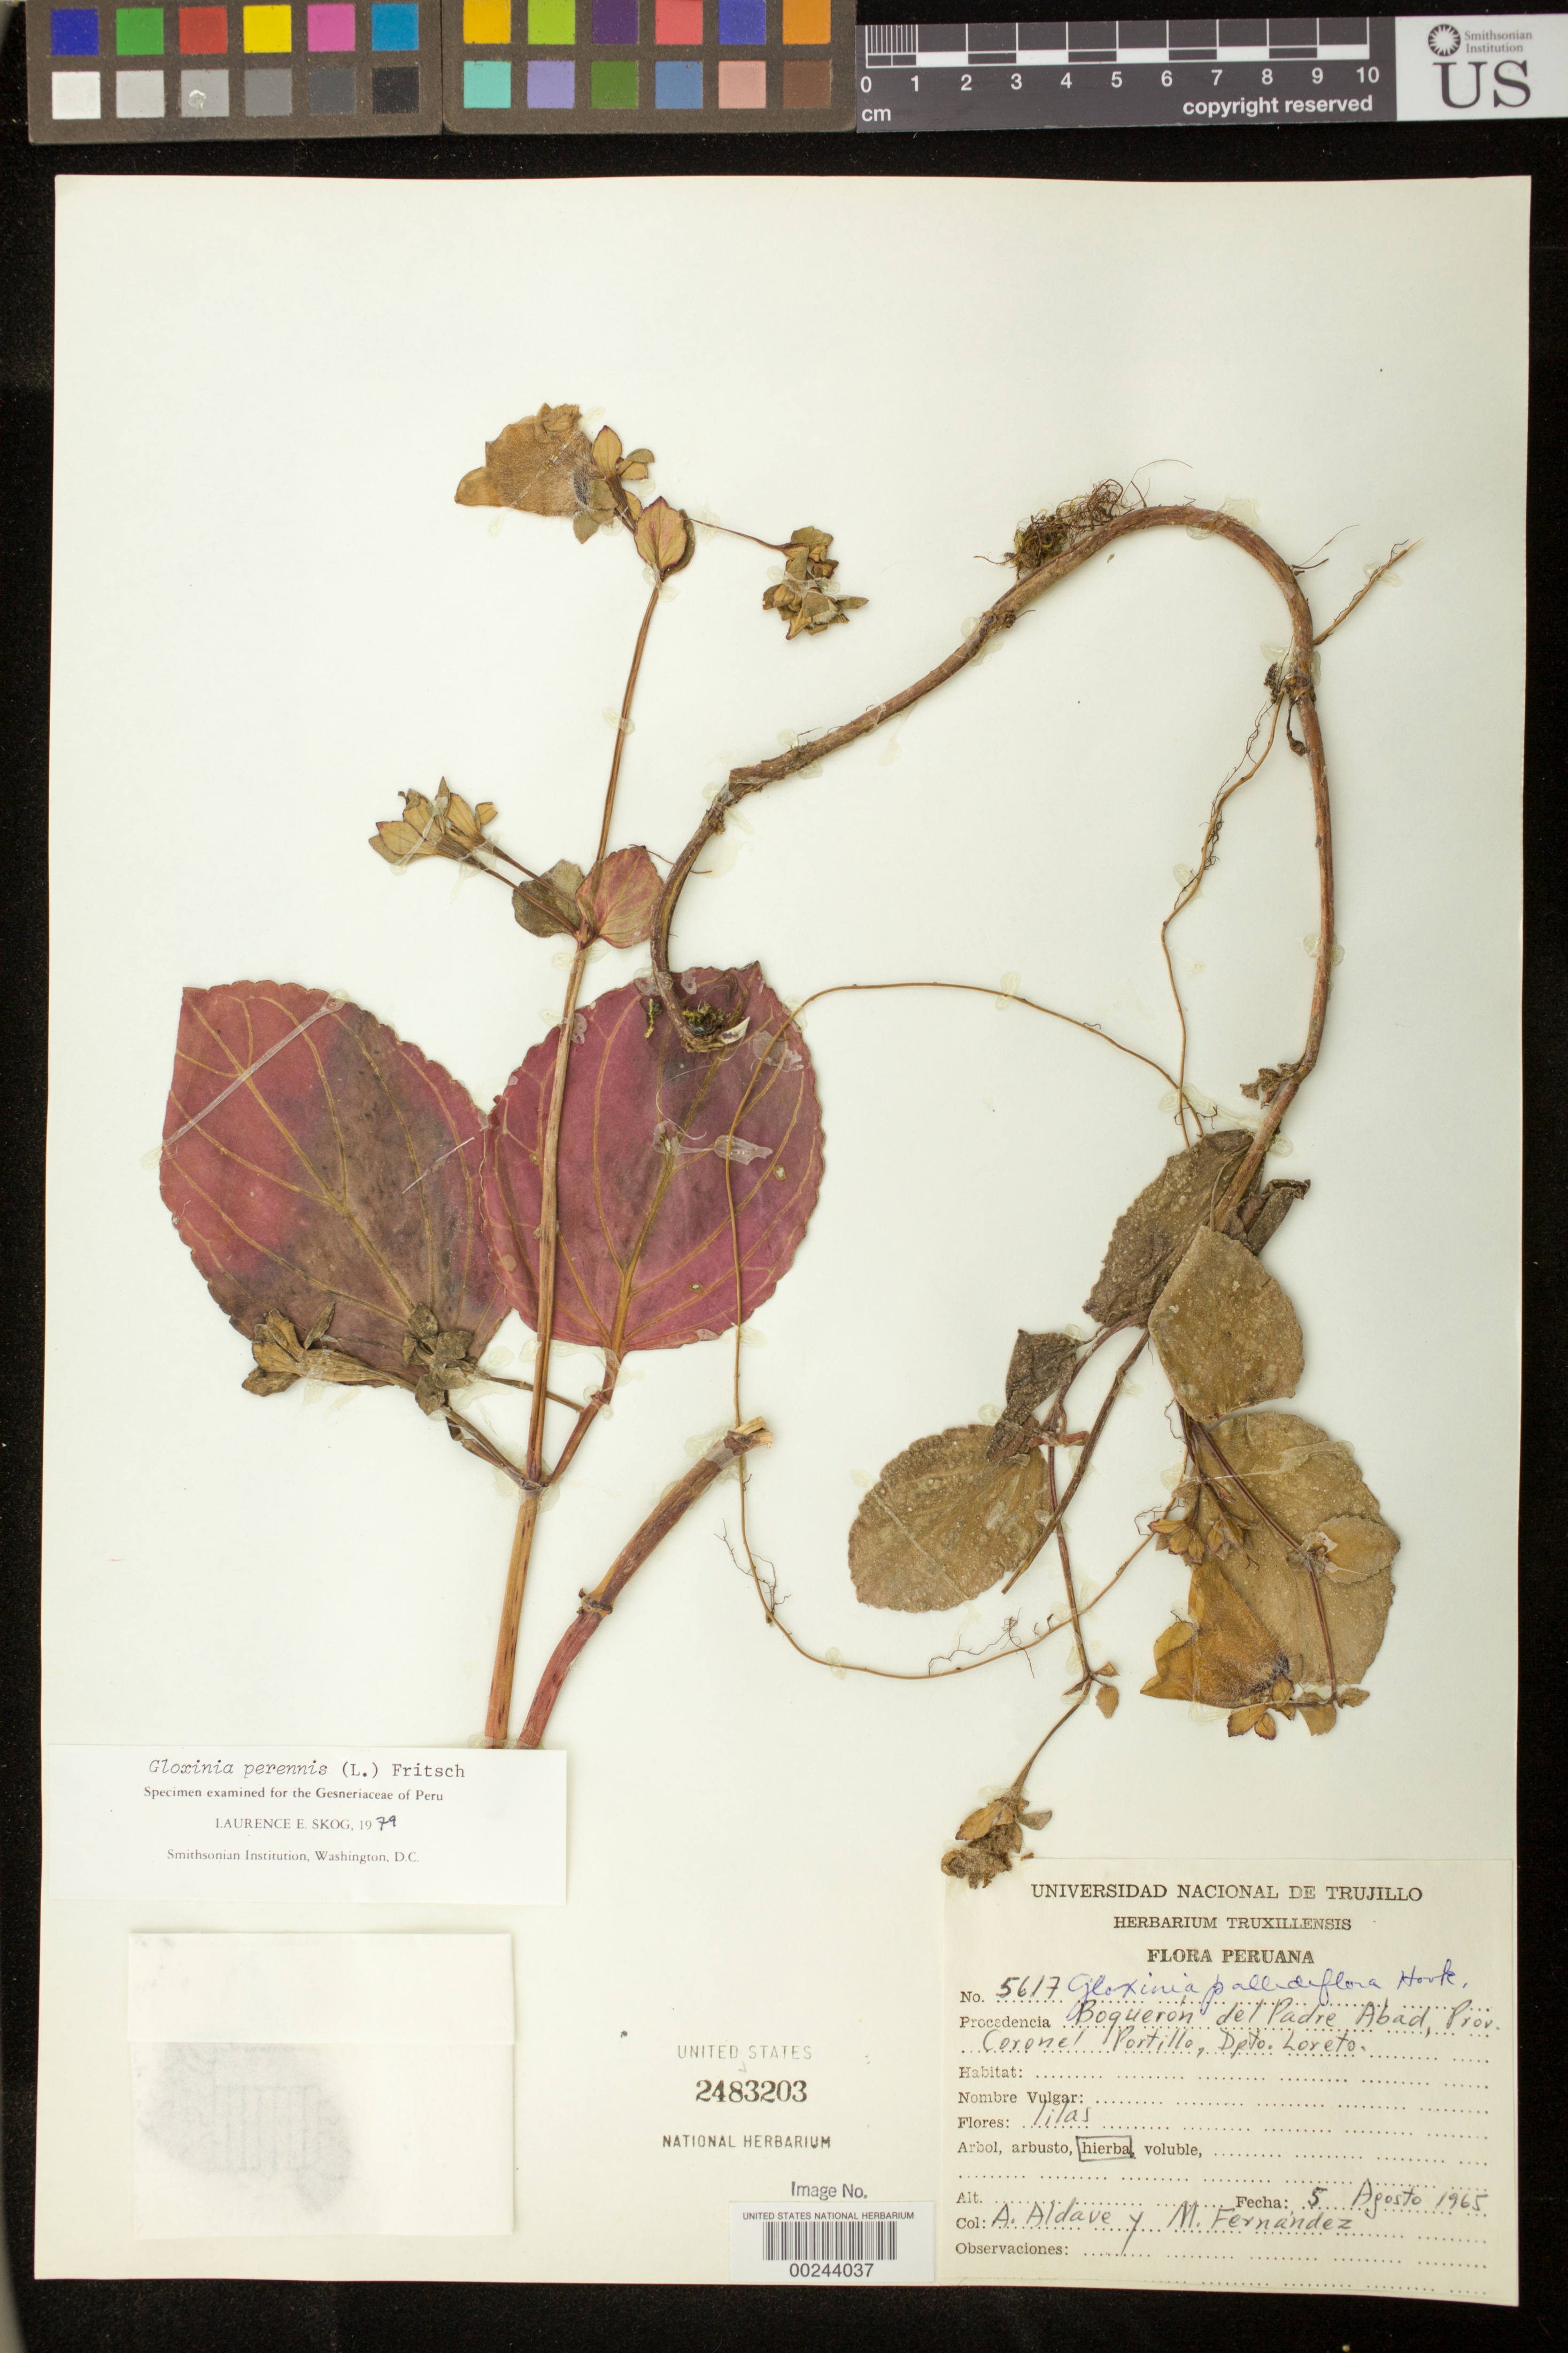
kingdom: Plantae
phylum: Tracheophyta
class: Magnoliopsida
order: Lamiales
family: Gesneriaceae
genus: Gloxinia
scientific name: Gloxinia perennis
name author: (L.) Fritsch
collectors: A. Aldave Pajares & M. Fernandez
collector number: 5617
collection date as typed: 05 Aug 1965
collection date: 1965-08-05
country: Peru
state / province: Loreto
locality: Prov. Coronel Portillo; Boqueron del Padre Abad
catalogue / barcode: US 2483203